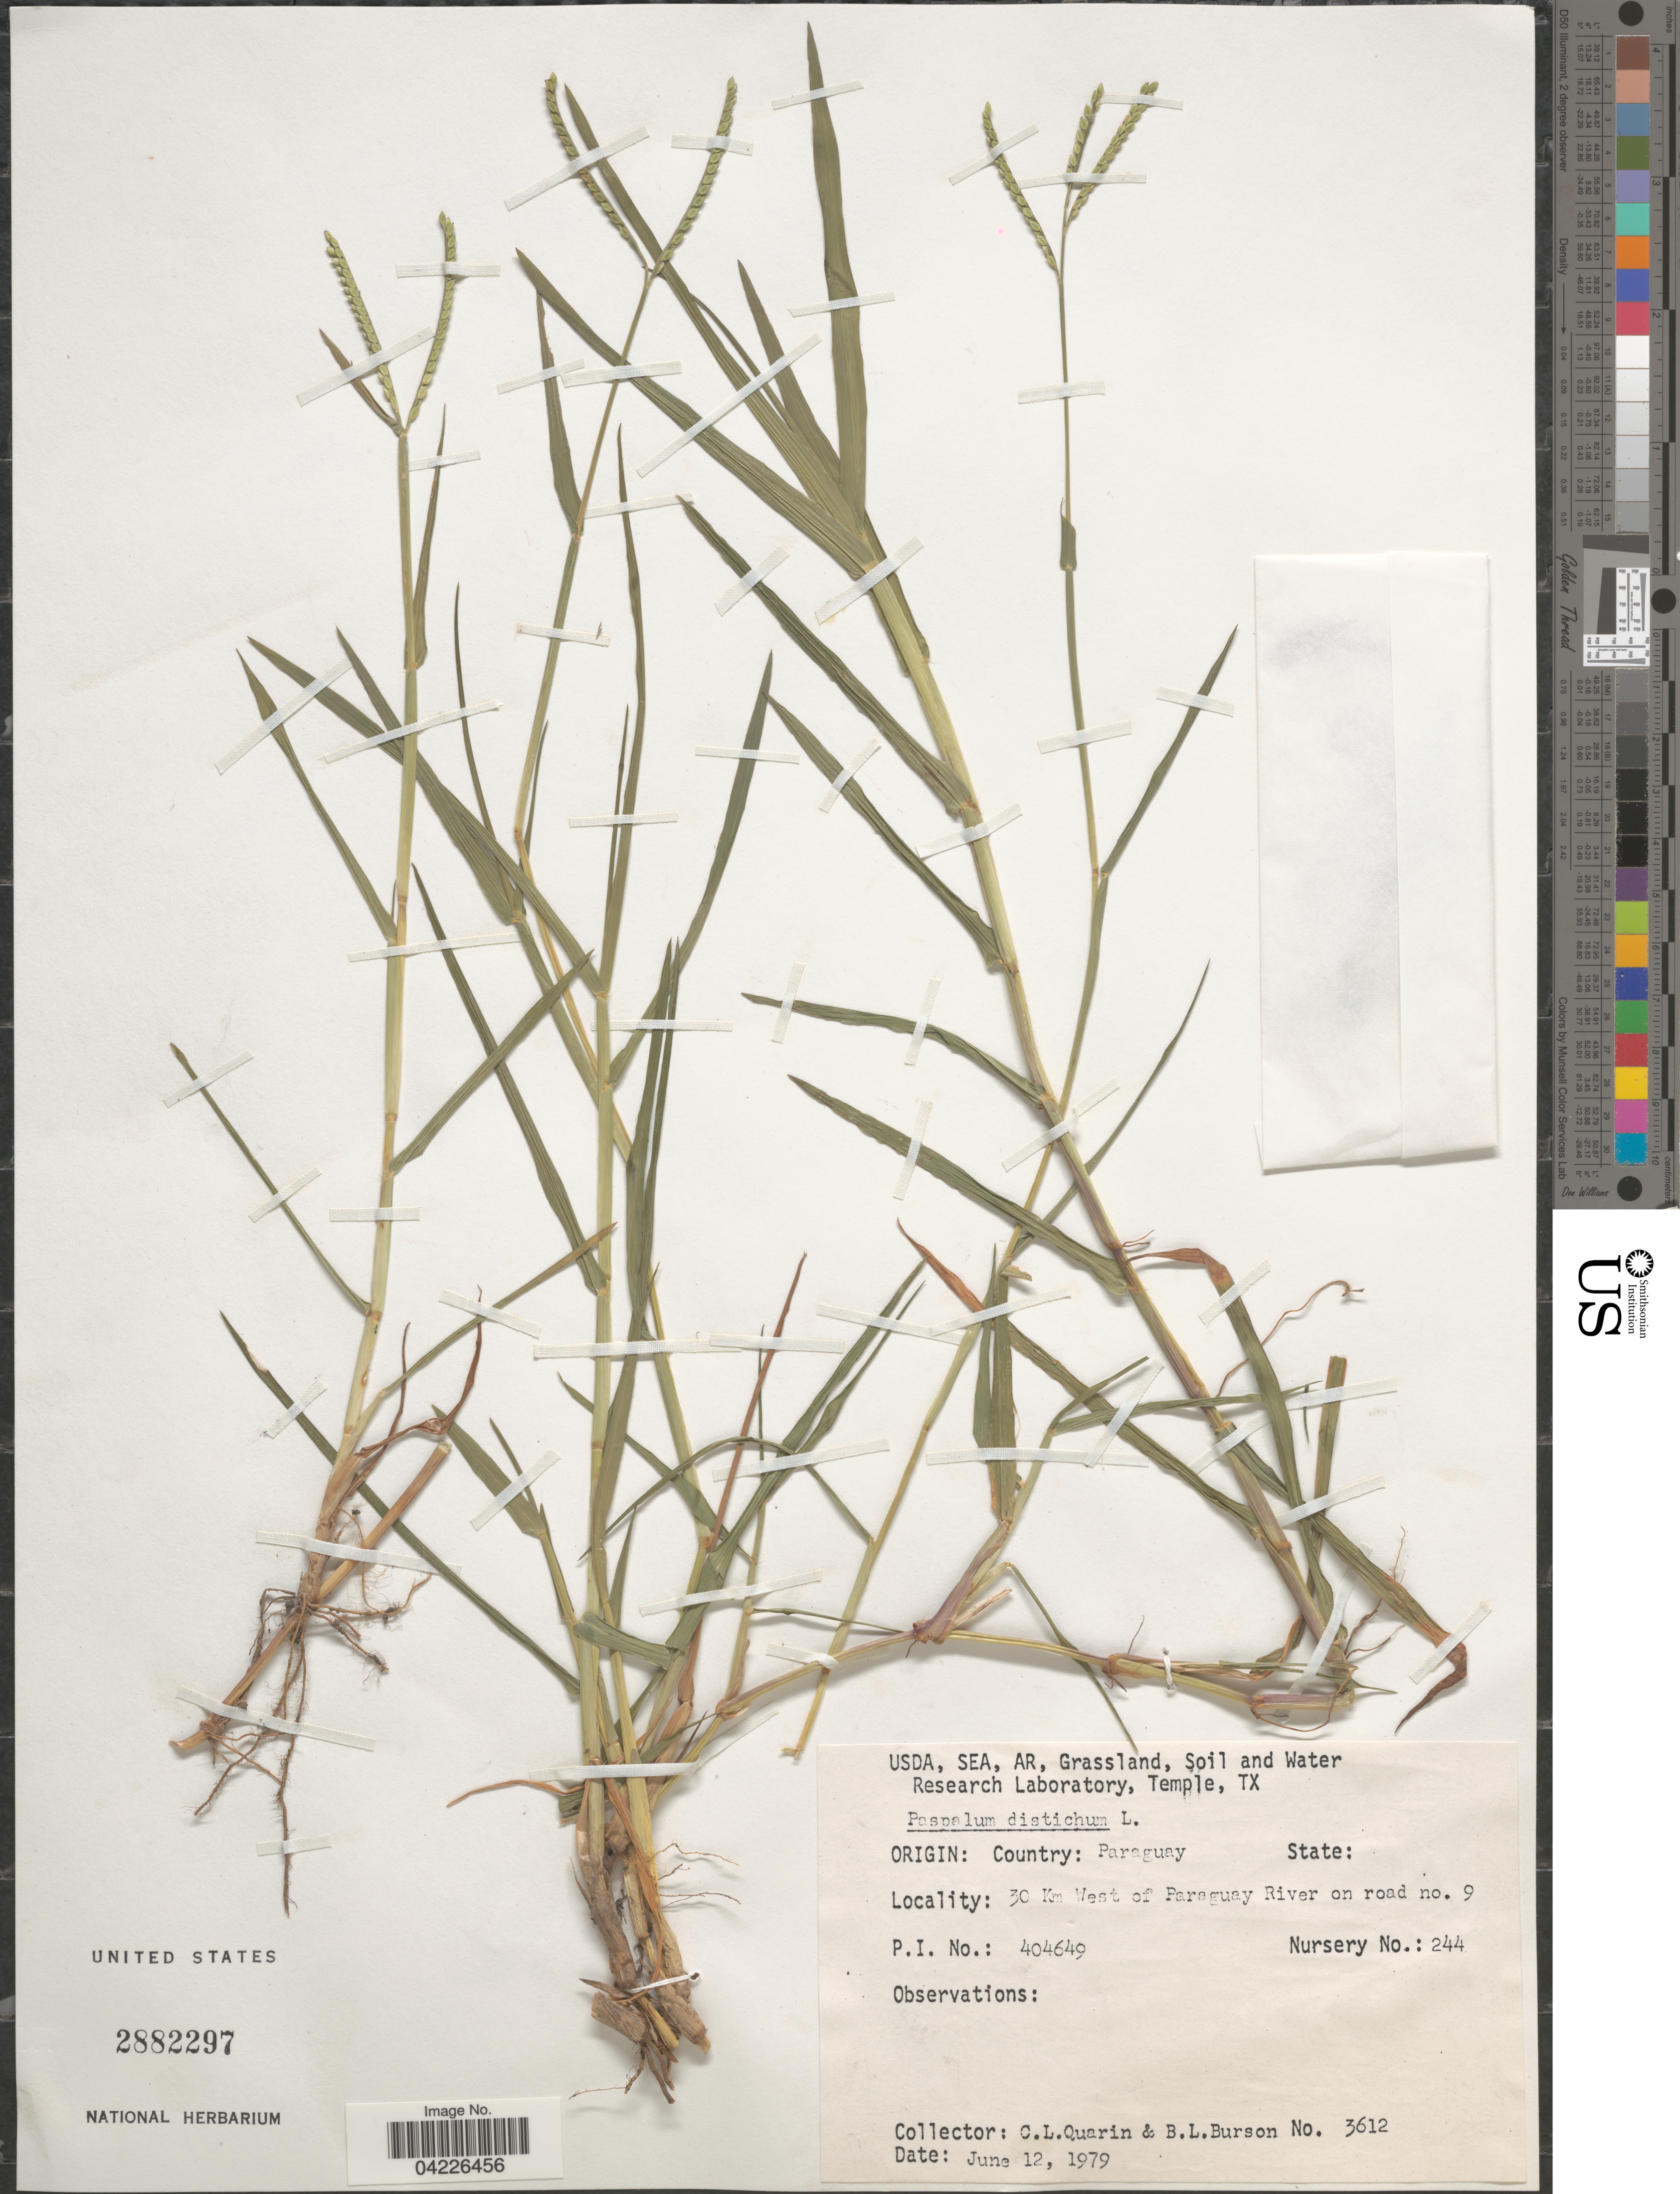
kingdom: Plantae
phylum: Tracheophyta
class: Liliopsida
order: Poales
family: Poaceae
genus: Paspalum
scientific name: Paspalum vaginatum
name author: Sw.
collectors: C. Quarin & B. Burson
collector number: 3612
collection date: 1979-06-12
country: United States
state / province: Texas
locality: USDA, SEA, AR, Grassland, Soil and Water Research Laboratory, Temple. Nursery No.: 244.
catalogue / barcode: US 2882297